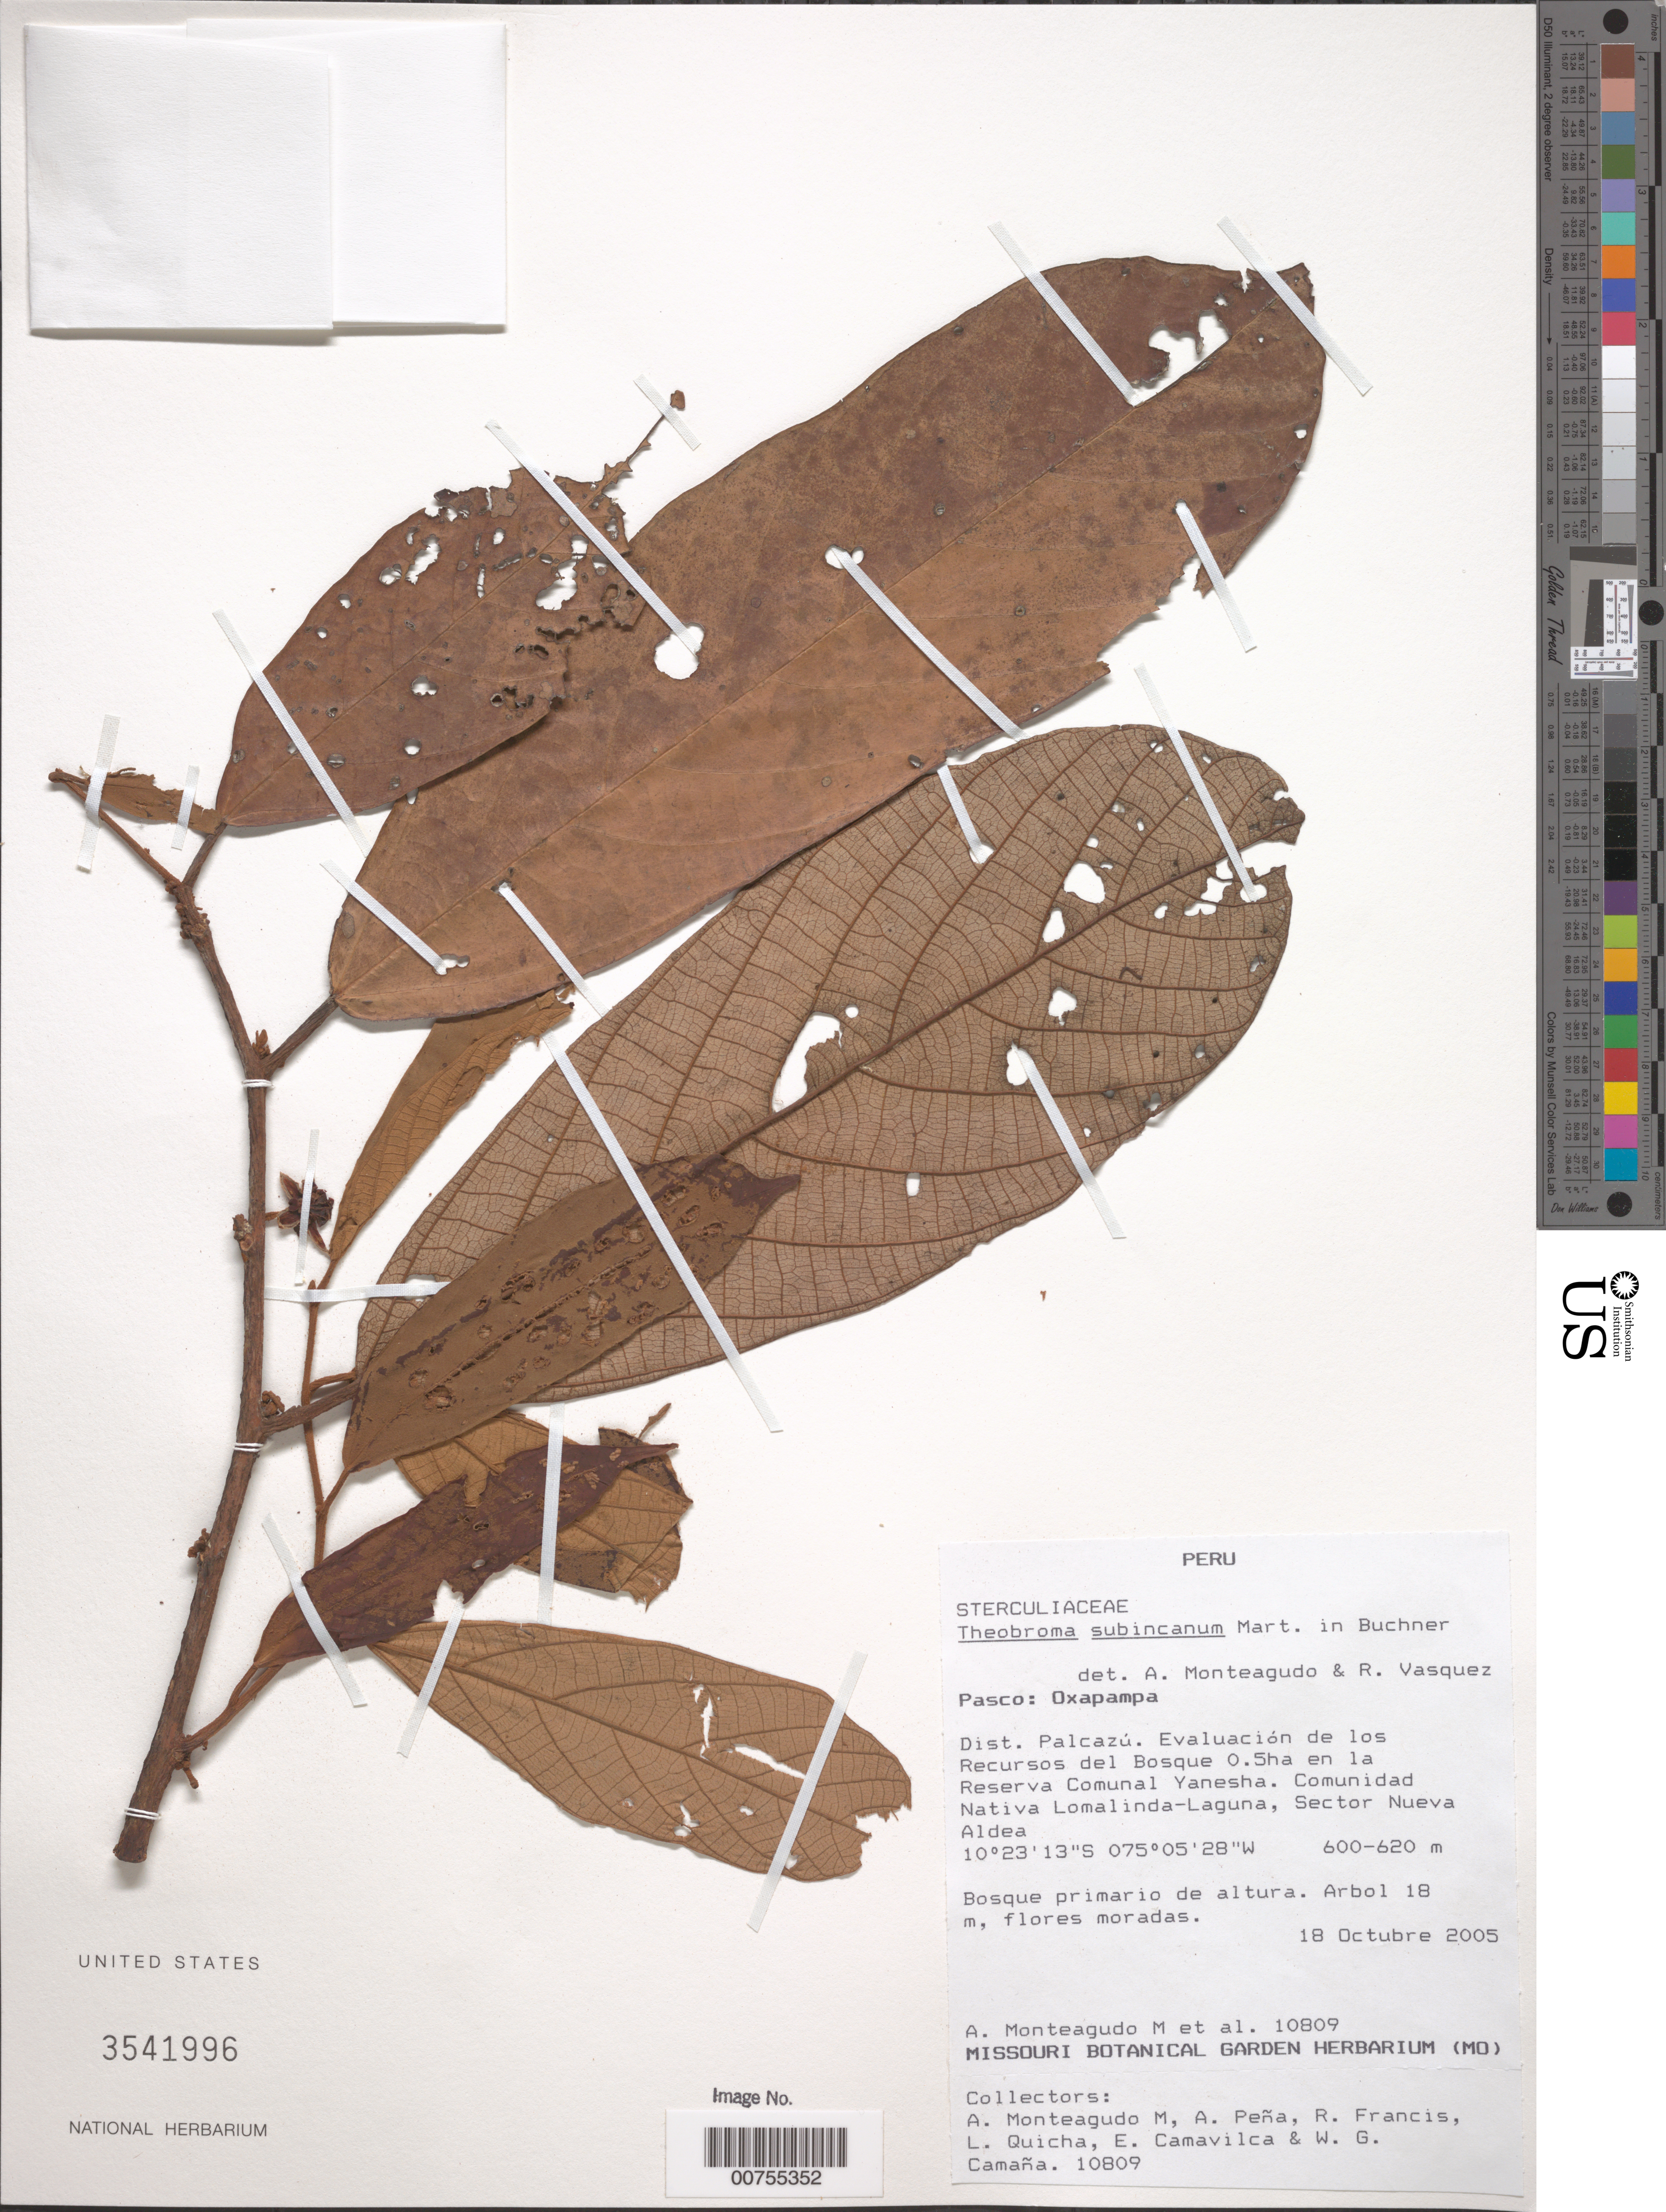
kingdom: Plantae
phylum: Tracheophyta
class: Magnoliopsida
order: Malvales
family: Malvaceae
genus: Theobroma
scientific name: Theobroma subincanum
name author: Mart.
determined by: Monteagudo, A.; Vasquez, R.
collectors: A. Monteagudo & et al.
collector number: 10809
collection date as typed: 18 Oct 2005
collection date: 2005-10-18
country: Peru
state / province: Pasco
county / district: Oxapampa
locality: Dist. Palcazú. Evaluación de los Recursos del Bosque 0.5ha en la Reserva Comunal Yanesha. Comunidad Nativa Lomalinda-Laguna, Sector Nueva Aldea.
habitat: Bosque primario de altura.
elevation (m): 600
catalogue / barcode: US 3541996